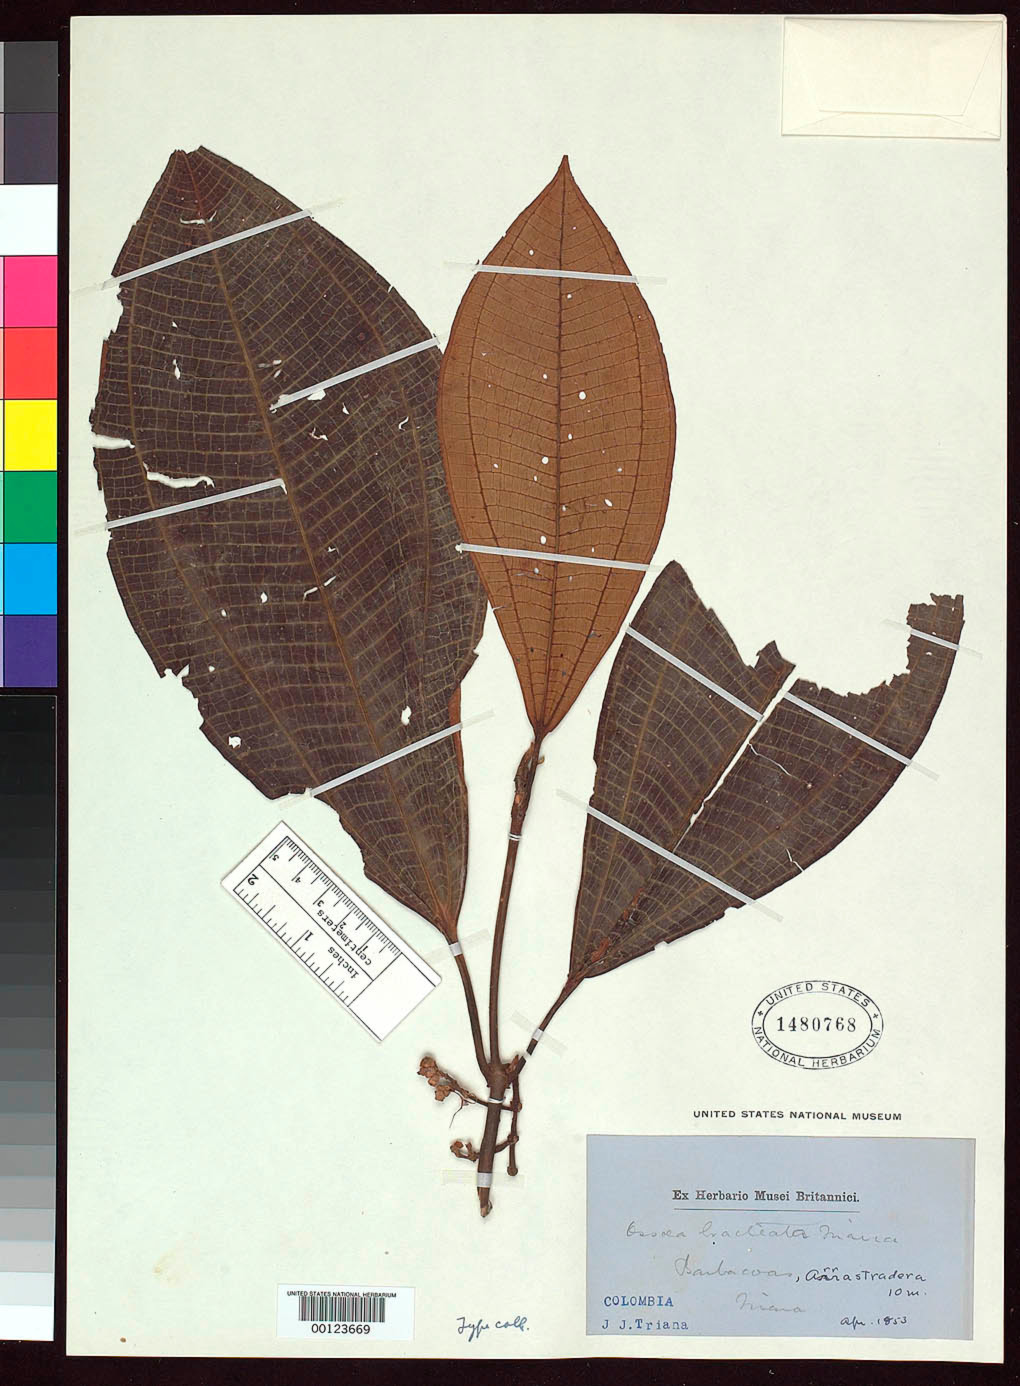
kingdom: Plantae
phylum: Tracheophyta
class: Magnoliopsida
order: Myrtales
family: Melastomataceae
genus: Ossaea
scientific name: Ossaea bracteata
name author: Triana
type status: Type Fragment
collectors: J. J. Triana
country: Colombia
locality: Barbacoas, Arrastradora.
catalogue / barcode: US 1480768